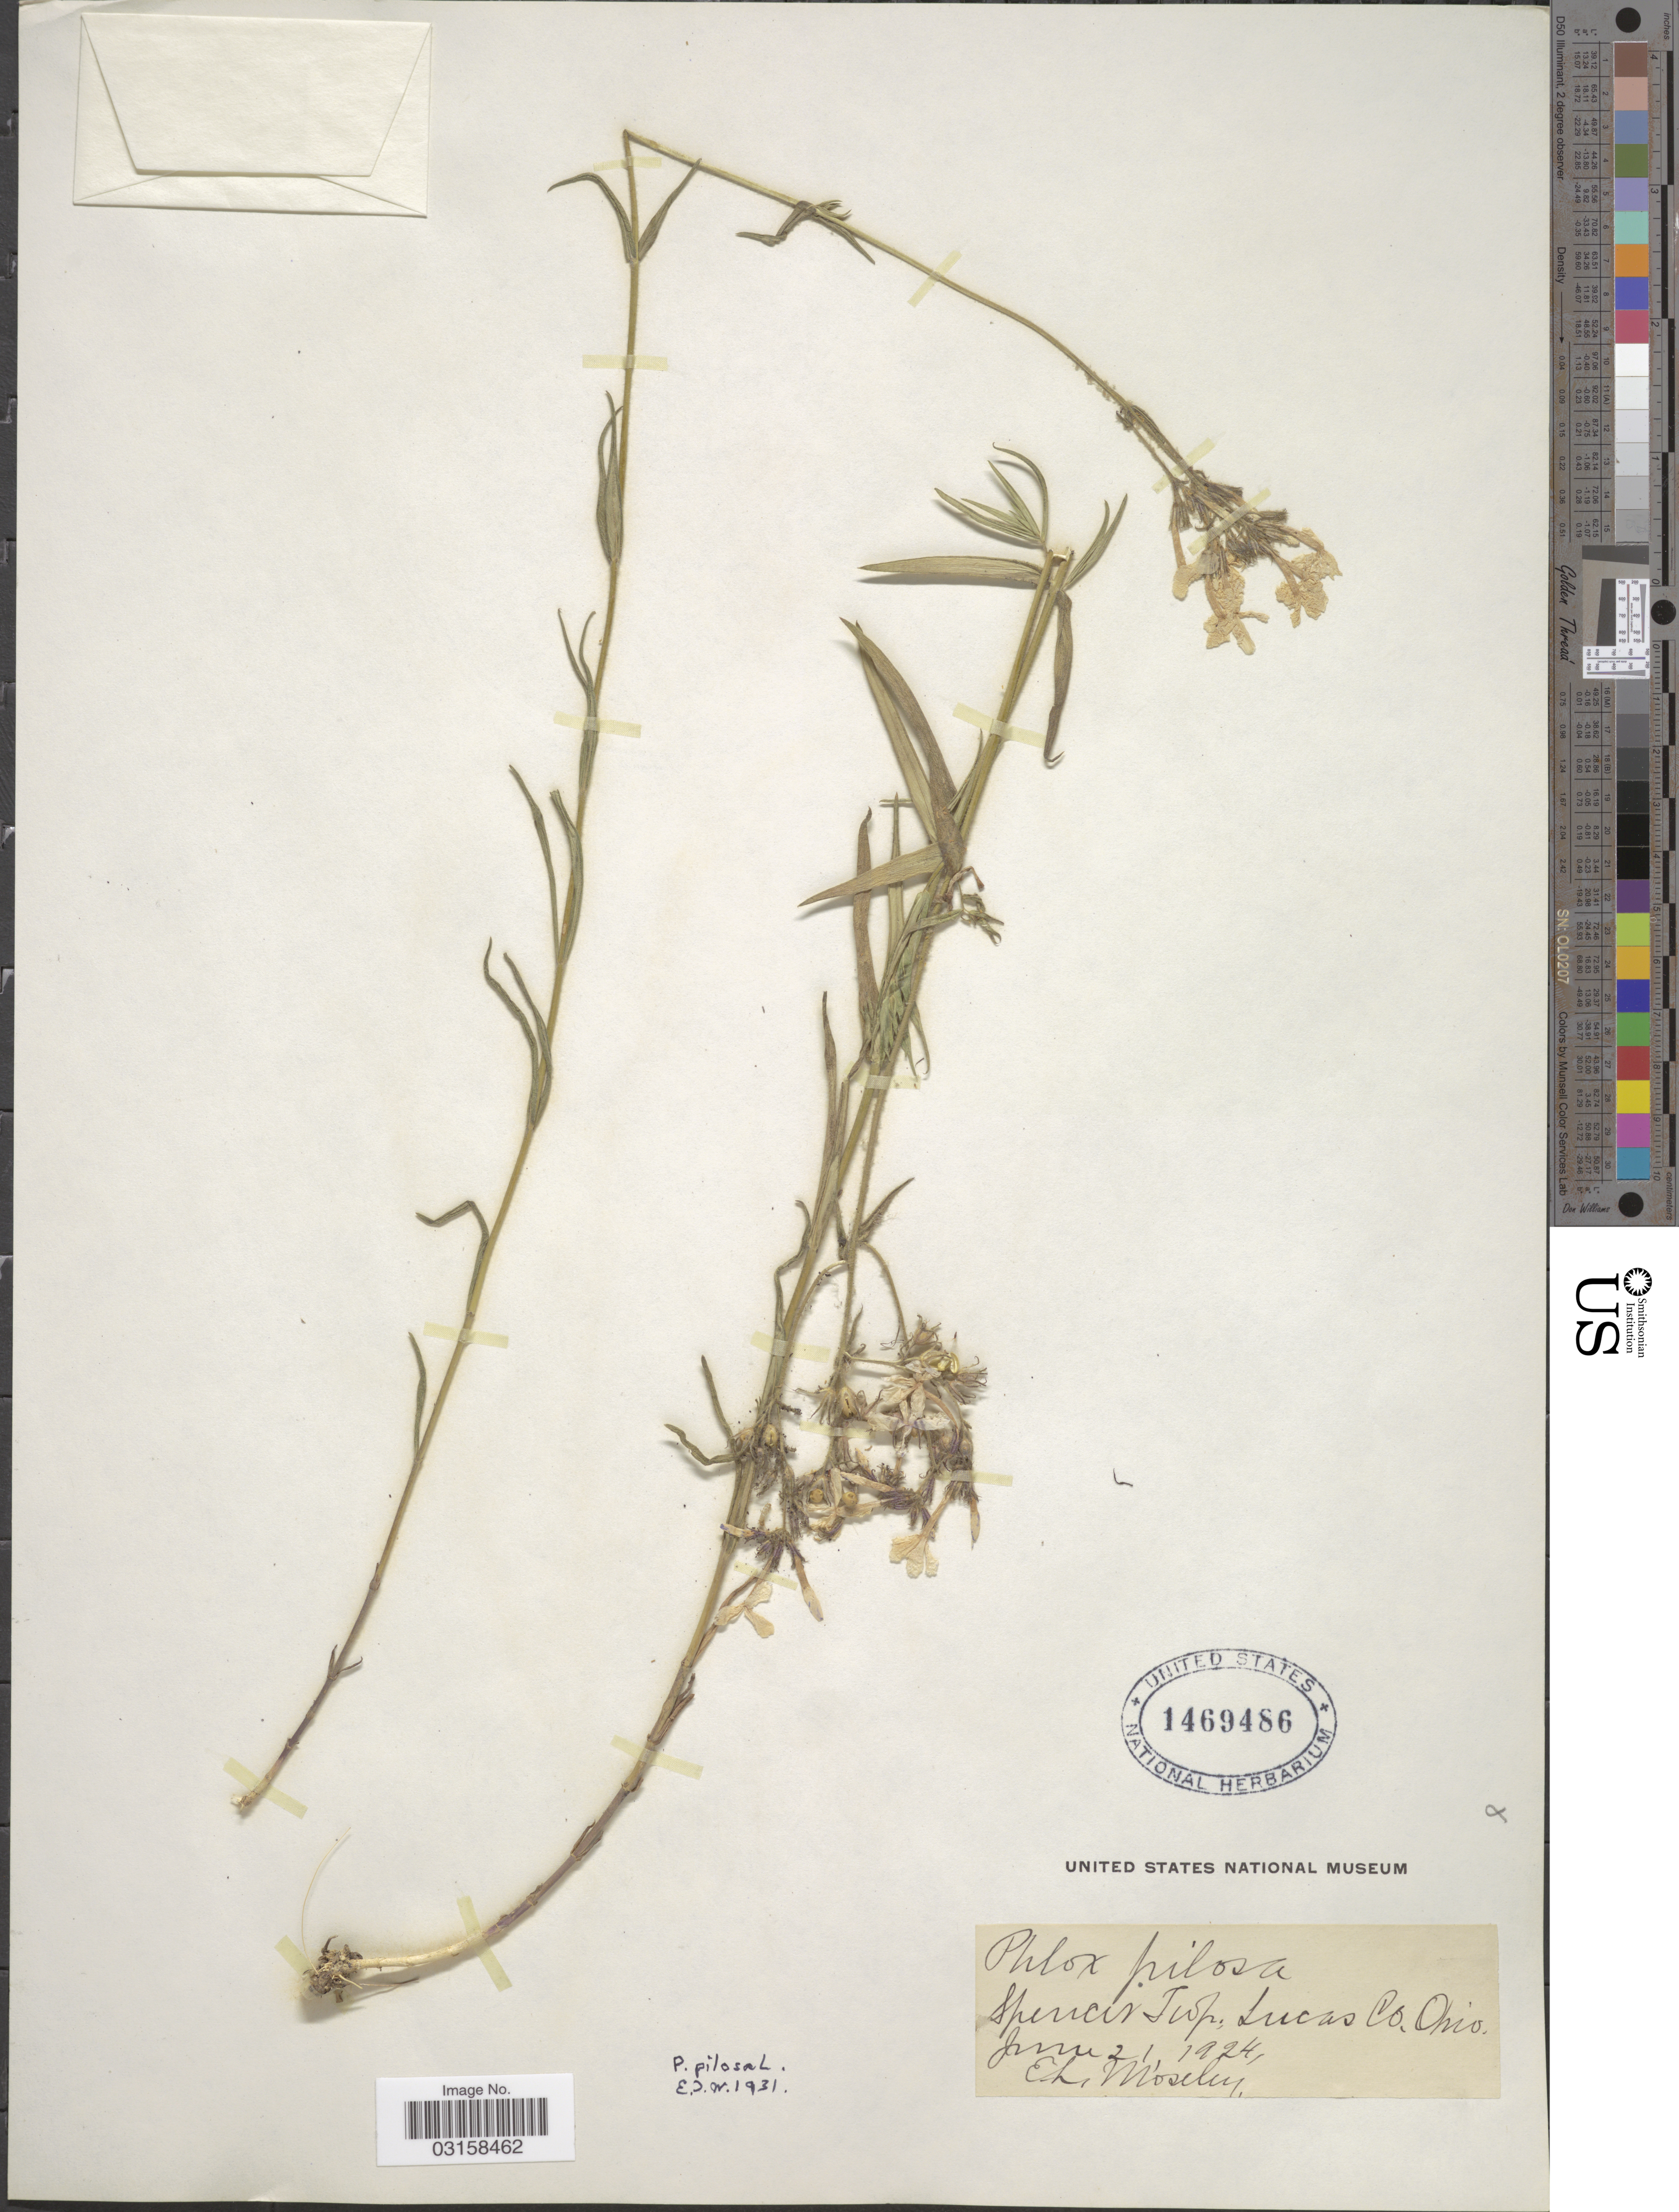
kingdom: Plantae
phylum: Tracheophyta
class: Magnoliopsida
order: Ericales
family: Polemoniaceae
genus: Phlox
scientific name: Phlox pilosa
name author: L.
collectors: E. Moseley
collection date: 1924-06-21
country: United States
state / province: Ohio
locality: Spencer Twp, Lucas Co.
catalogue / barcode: US 1469486